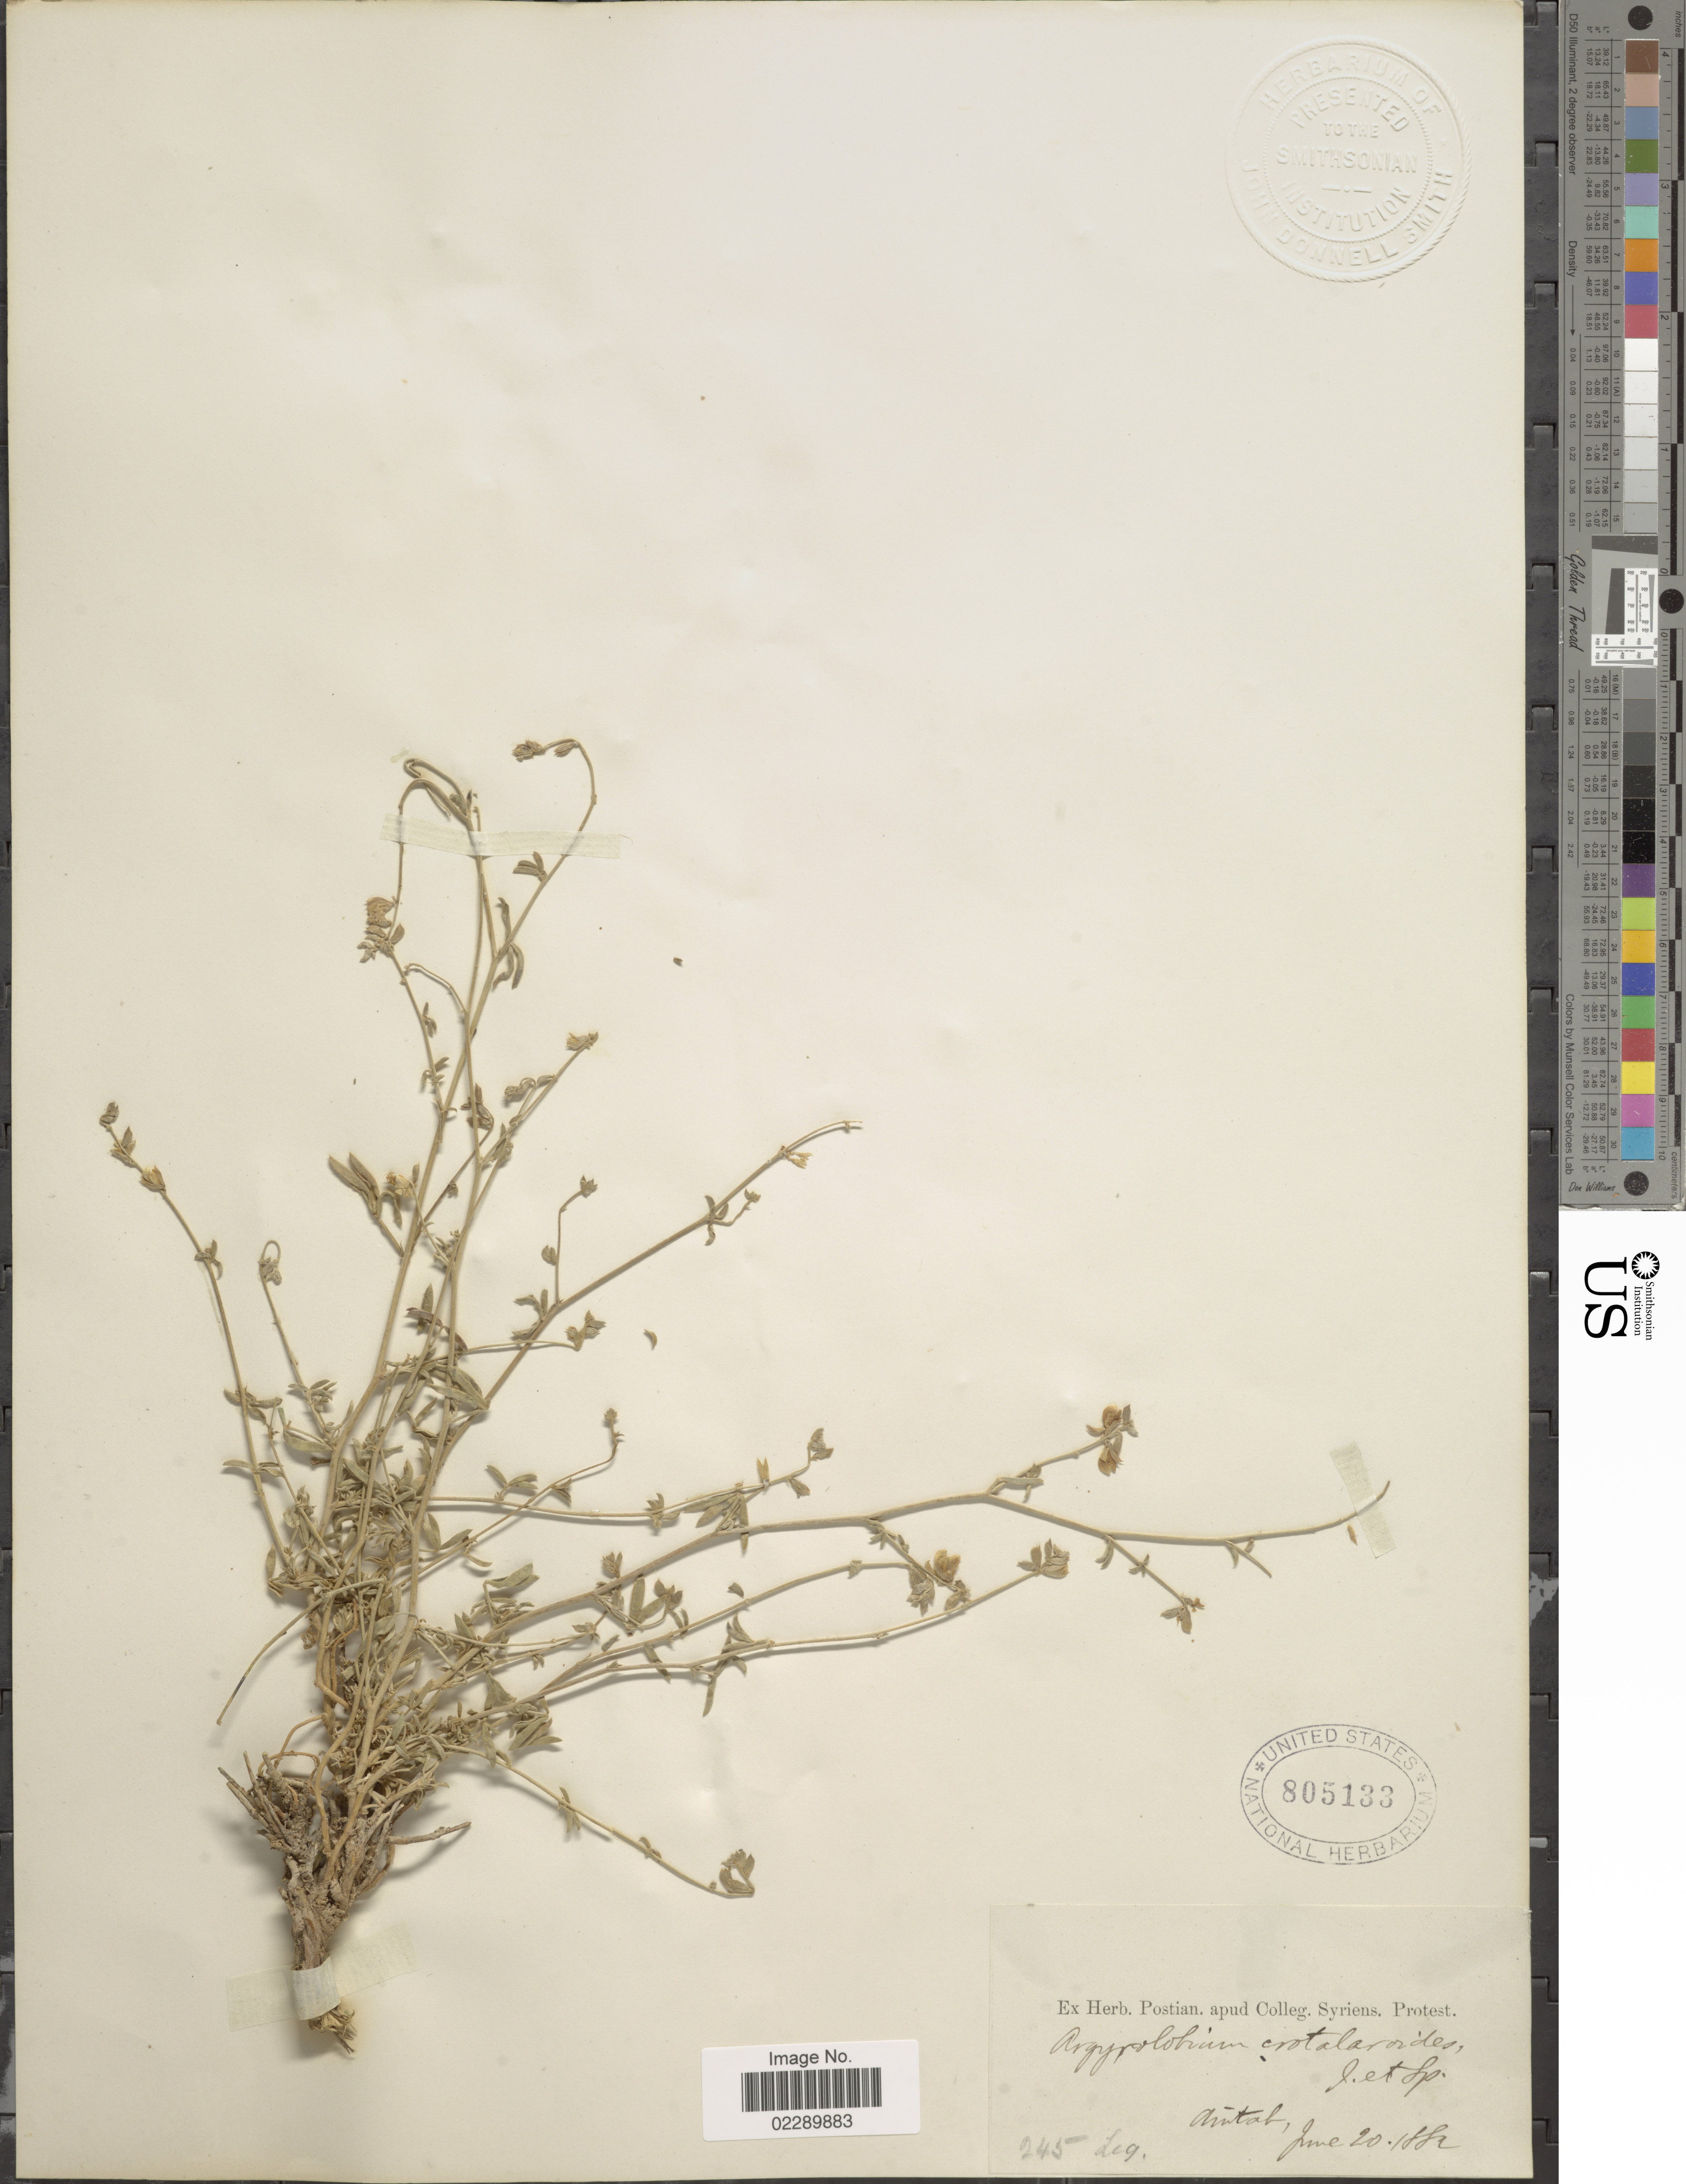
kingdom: Plantae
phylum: Tracheophyta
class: Magnoliopsida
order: Fabales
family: Fabaceae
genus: Argyrolobium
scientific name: Argyrolobium crotalarioides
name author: Jaub. & Spach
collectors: ex herb. Postian. apud Colleg. Syriens. Protest. USE "Fannie P. A. Shepard" (10308853) AS PRIMARY COLLECTOR INSTEAD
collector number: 245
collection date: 1882-06-20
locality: Amitab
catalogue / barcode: US 805133